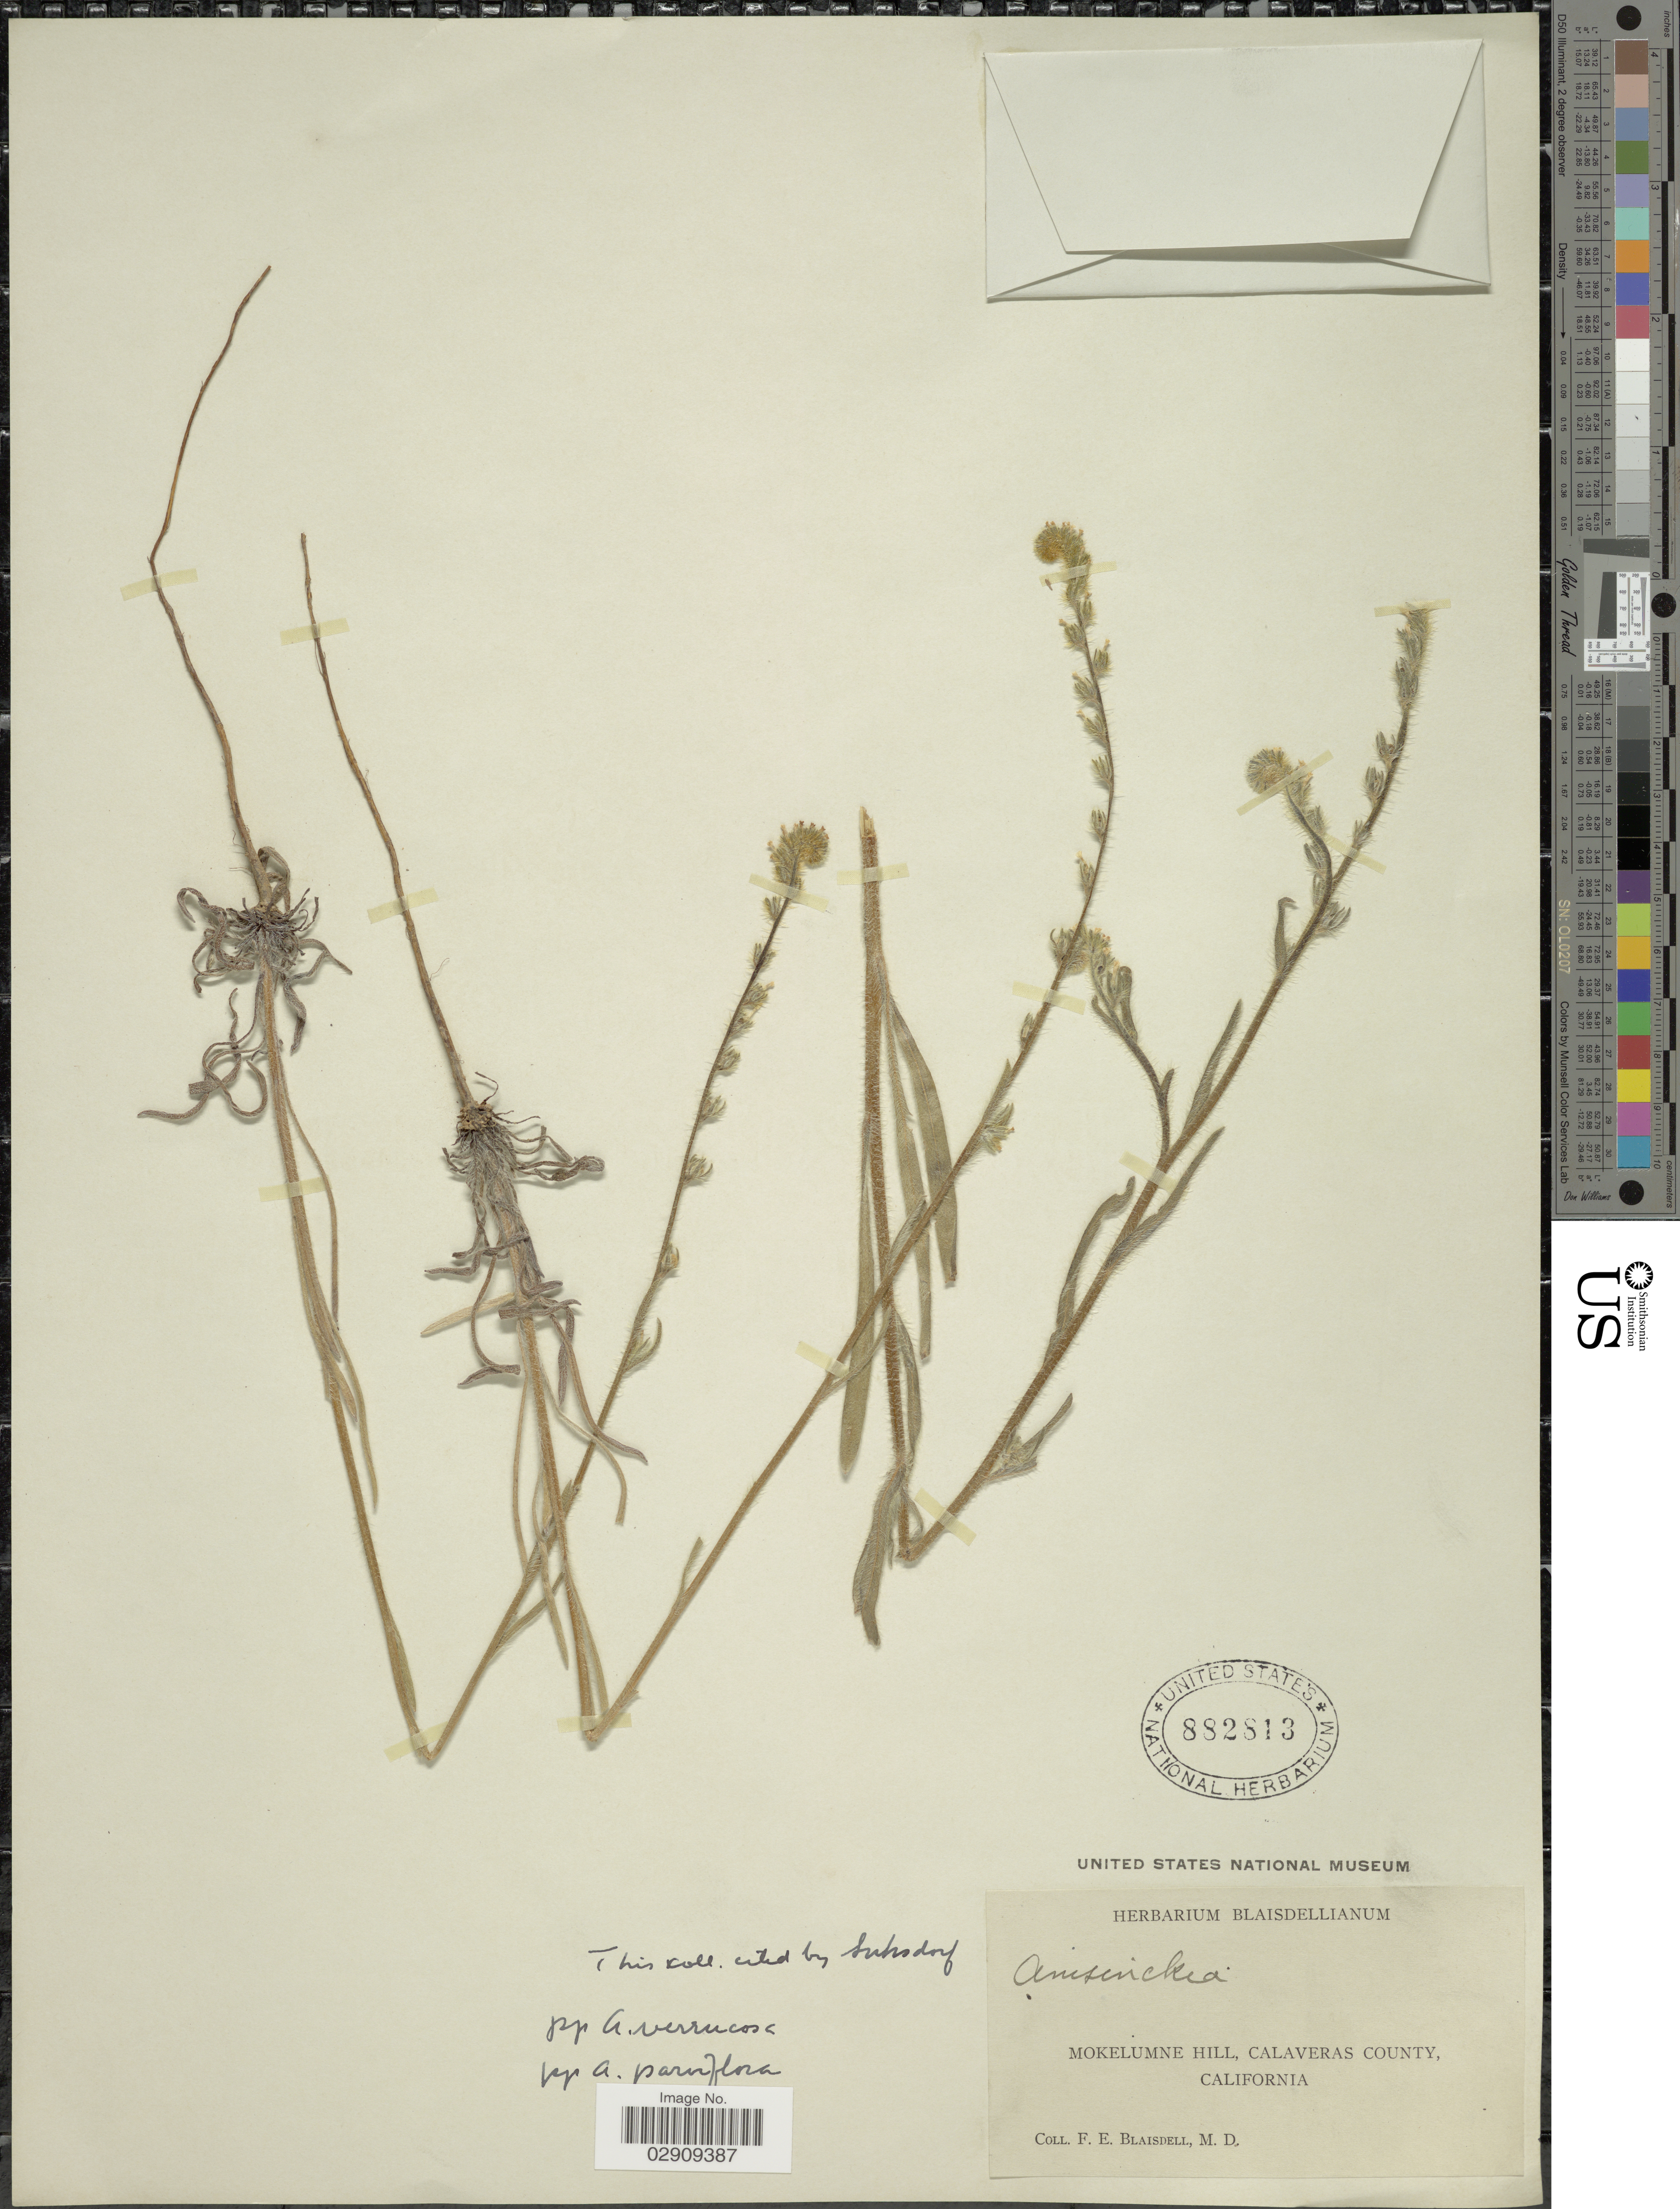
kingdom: Plantae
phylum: Tracheophyta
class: Magnoliopsida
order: Boraginales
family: Boraginaceae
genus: Amsinckia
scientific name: Amsinckia menziesii var. intermedia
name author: (Fisch. & C.A. Mey.) Ganders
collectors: F. Blaisdell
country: United States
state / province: California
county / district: Calaveras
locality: Mokelumne Hill, Calaveras County.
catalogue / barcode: US 882813